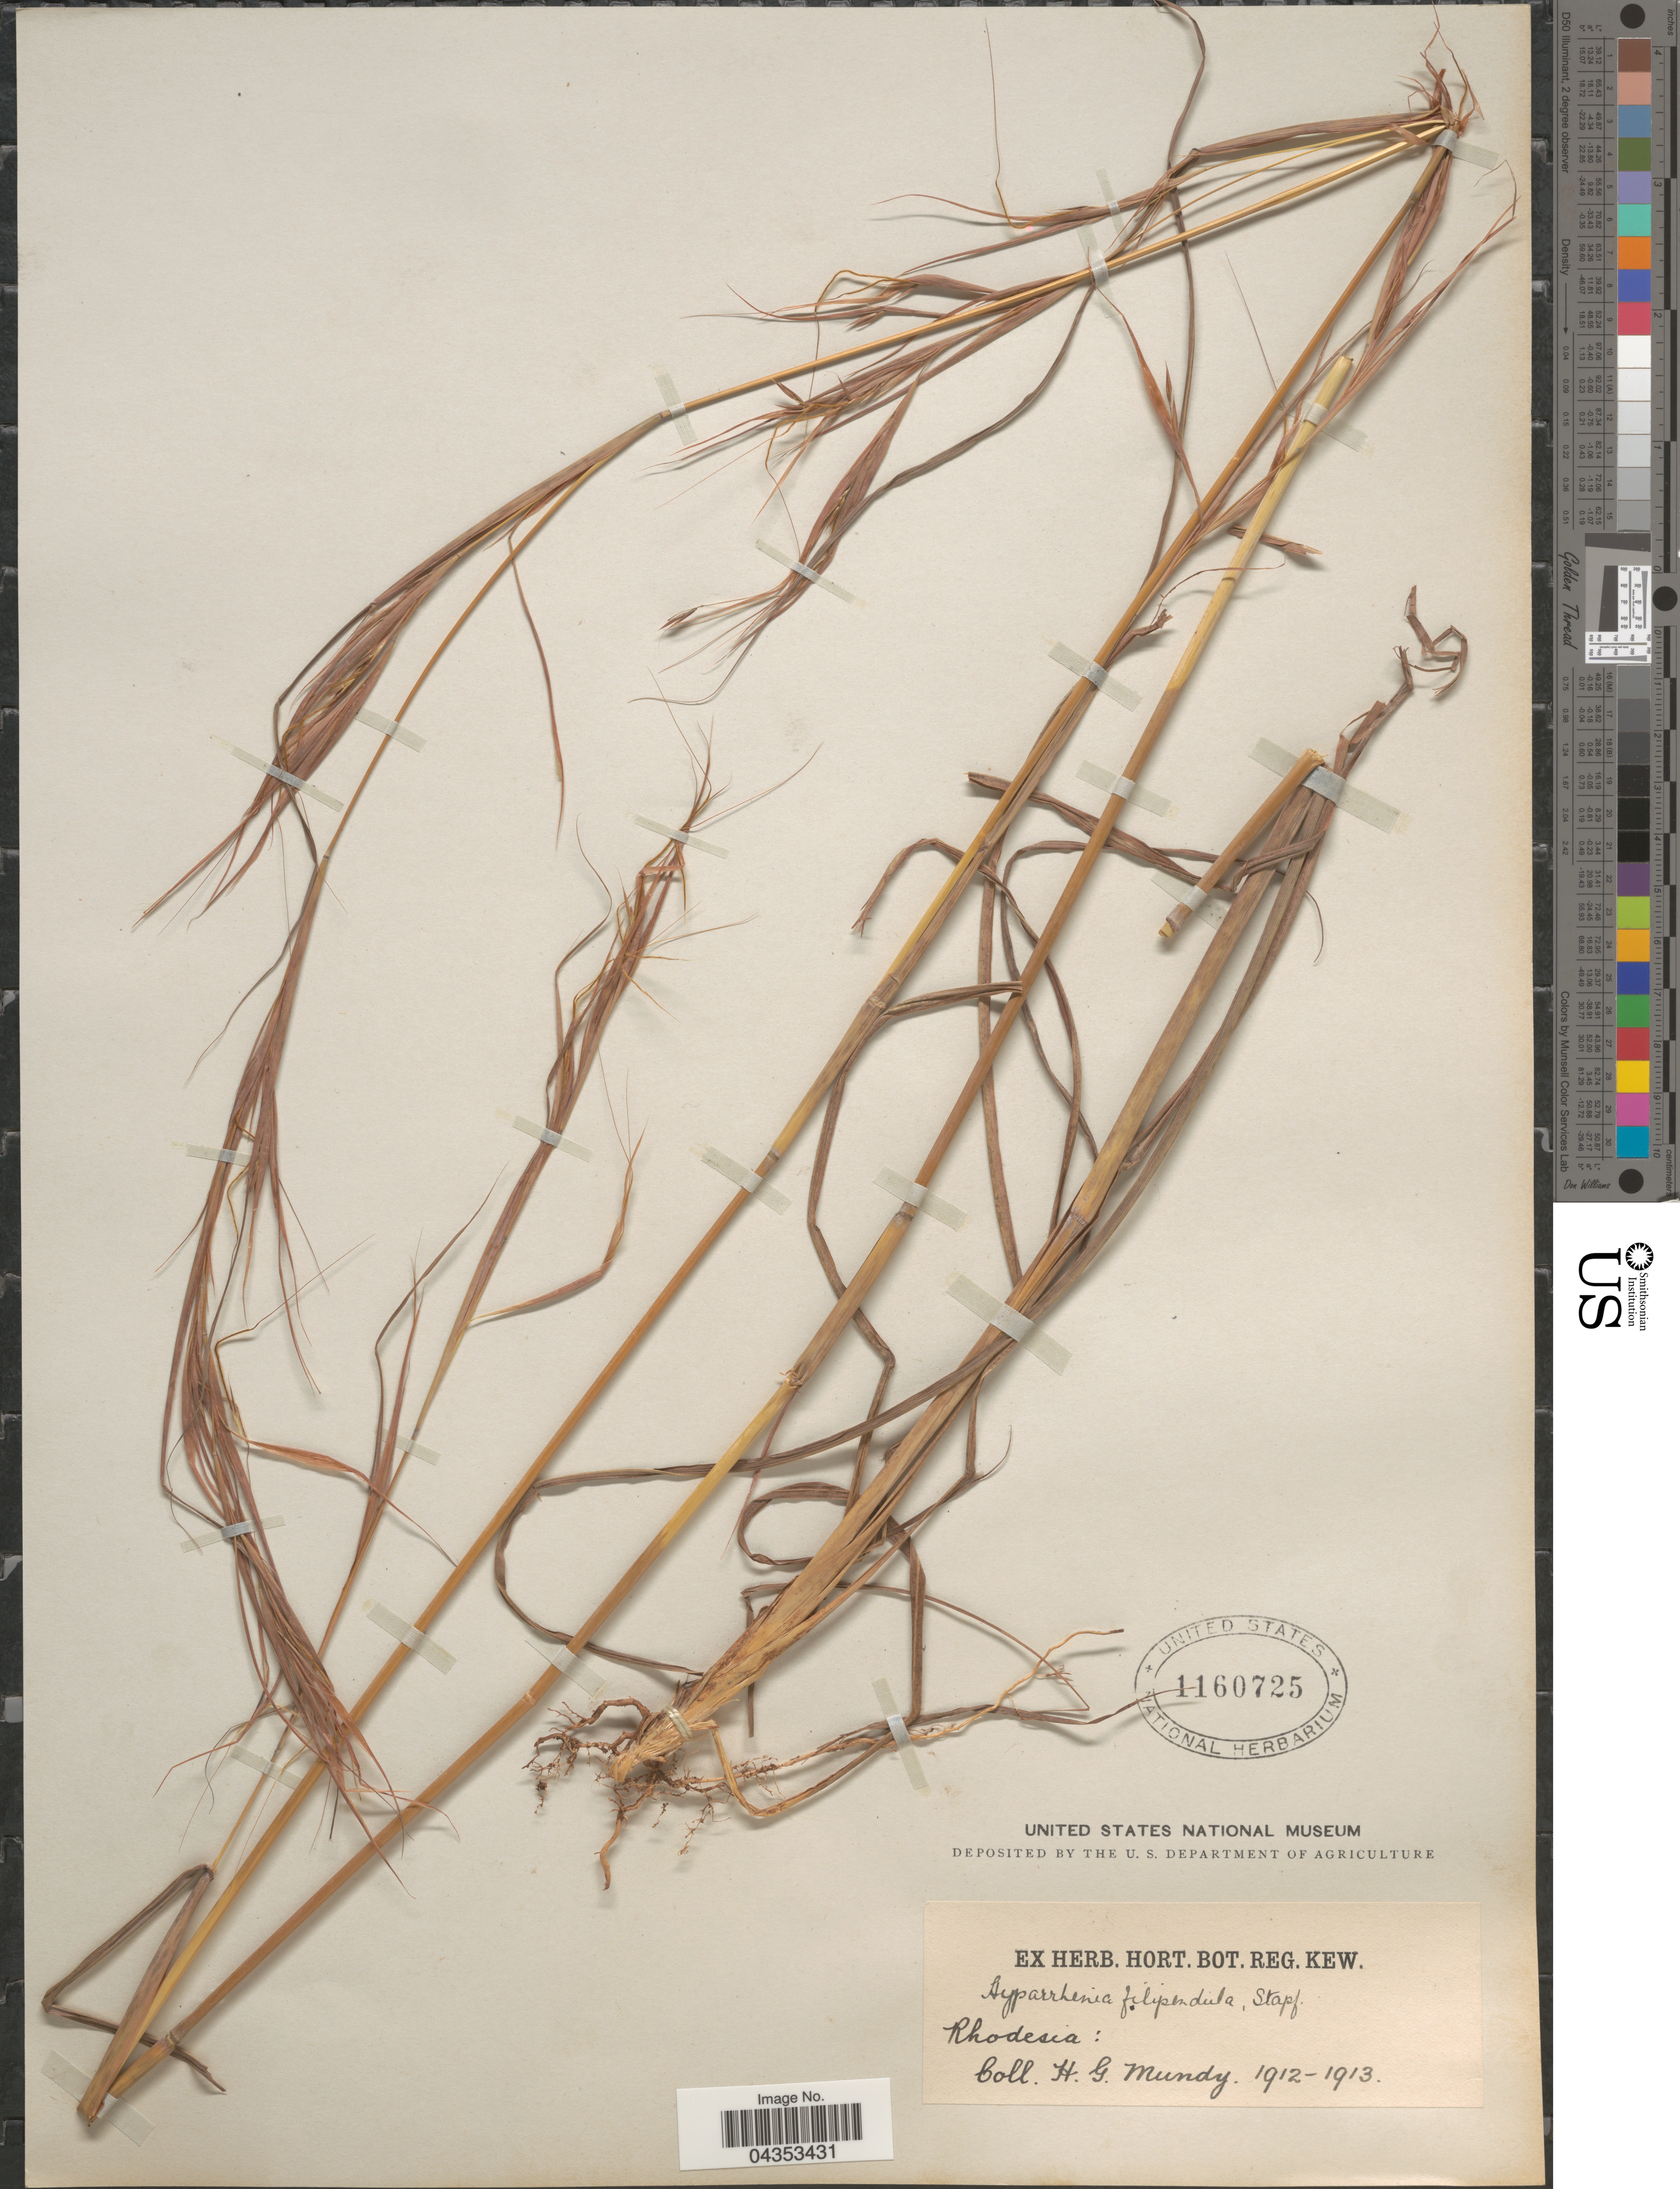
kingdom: Plantae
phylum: Tracheophyta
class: Liliopsida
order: Poales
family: Poaceae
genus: Hyparrhenia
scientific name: Hyparrhenia filipendula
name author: (Hochr.) Stapf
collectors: H. Mundy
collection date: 1912/1913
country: Zimbabwe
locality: Rhodesia.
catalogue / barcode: US 1160725